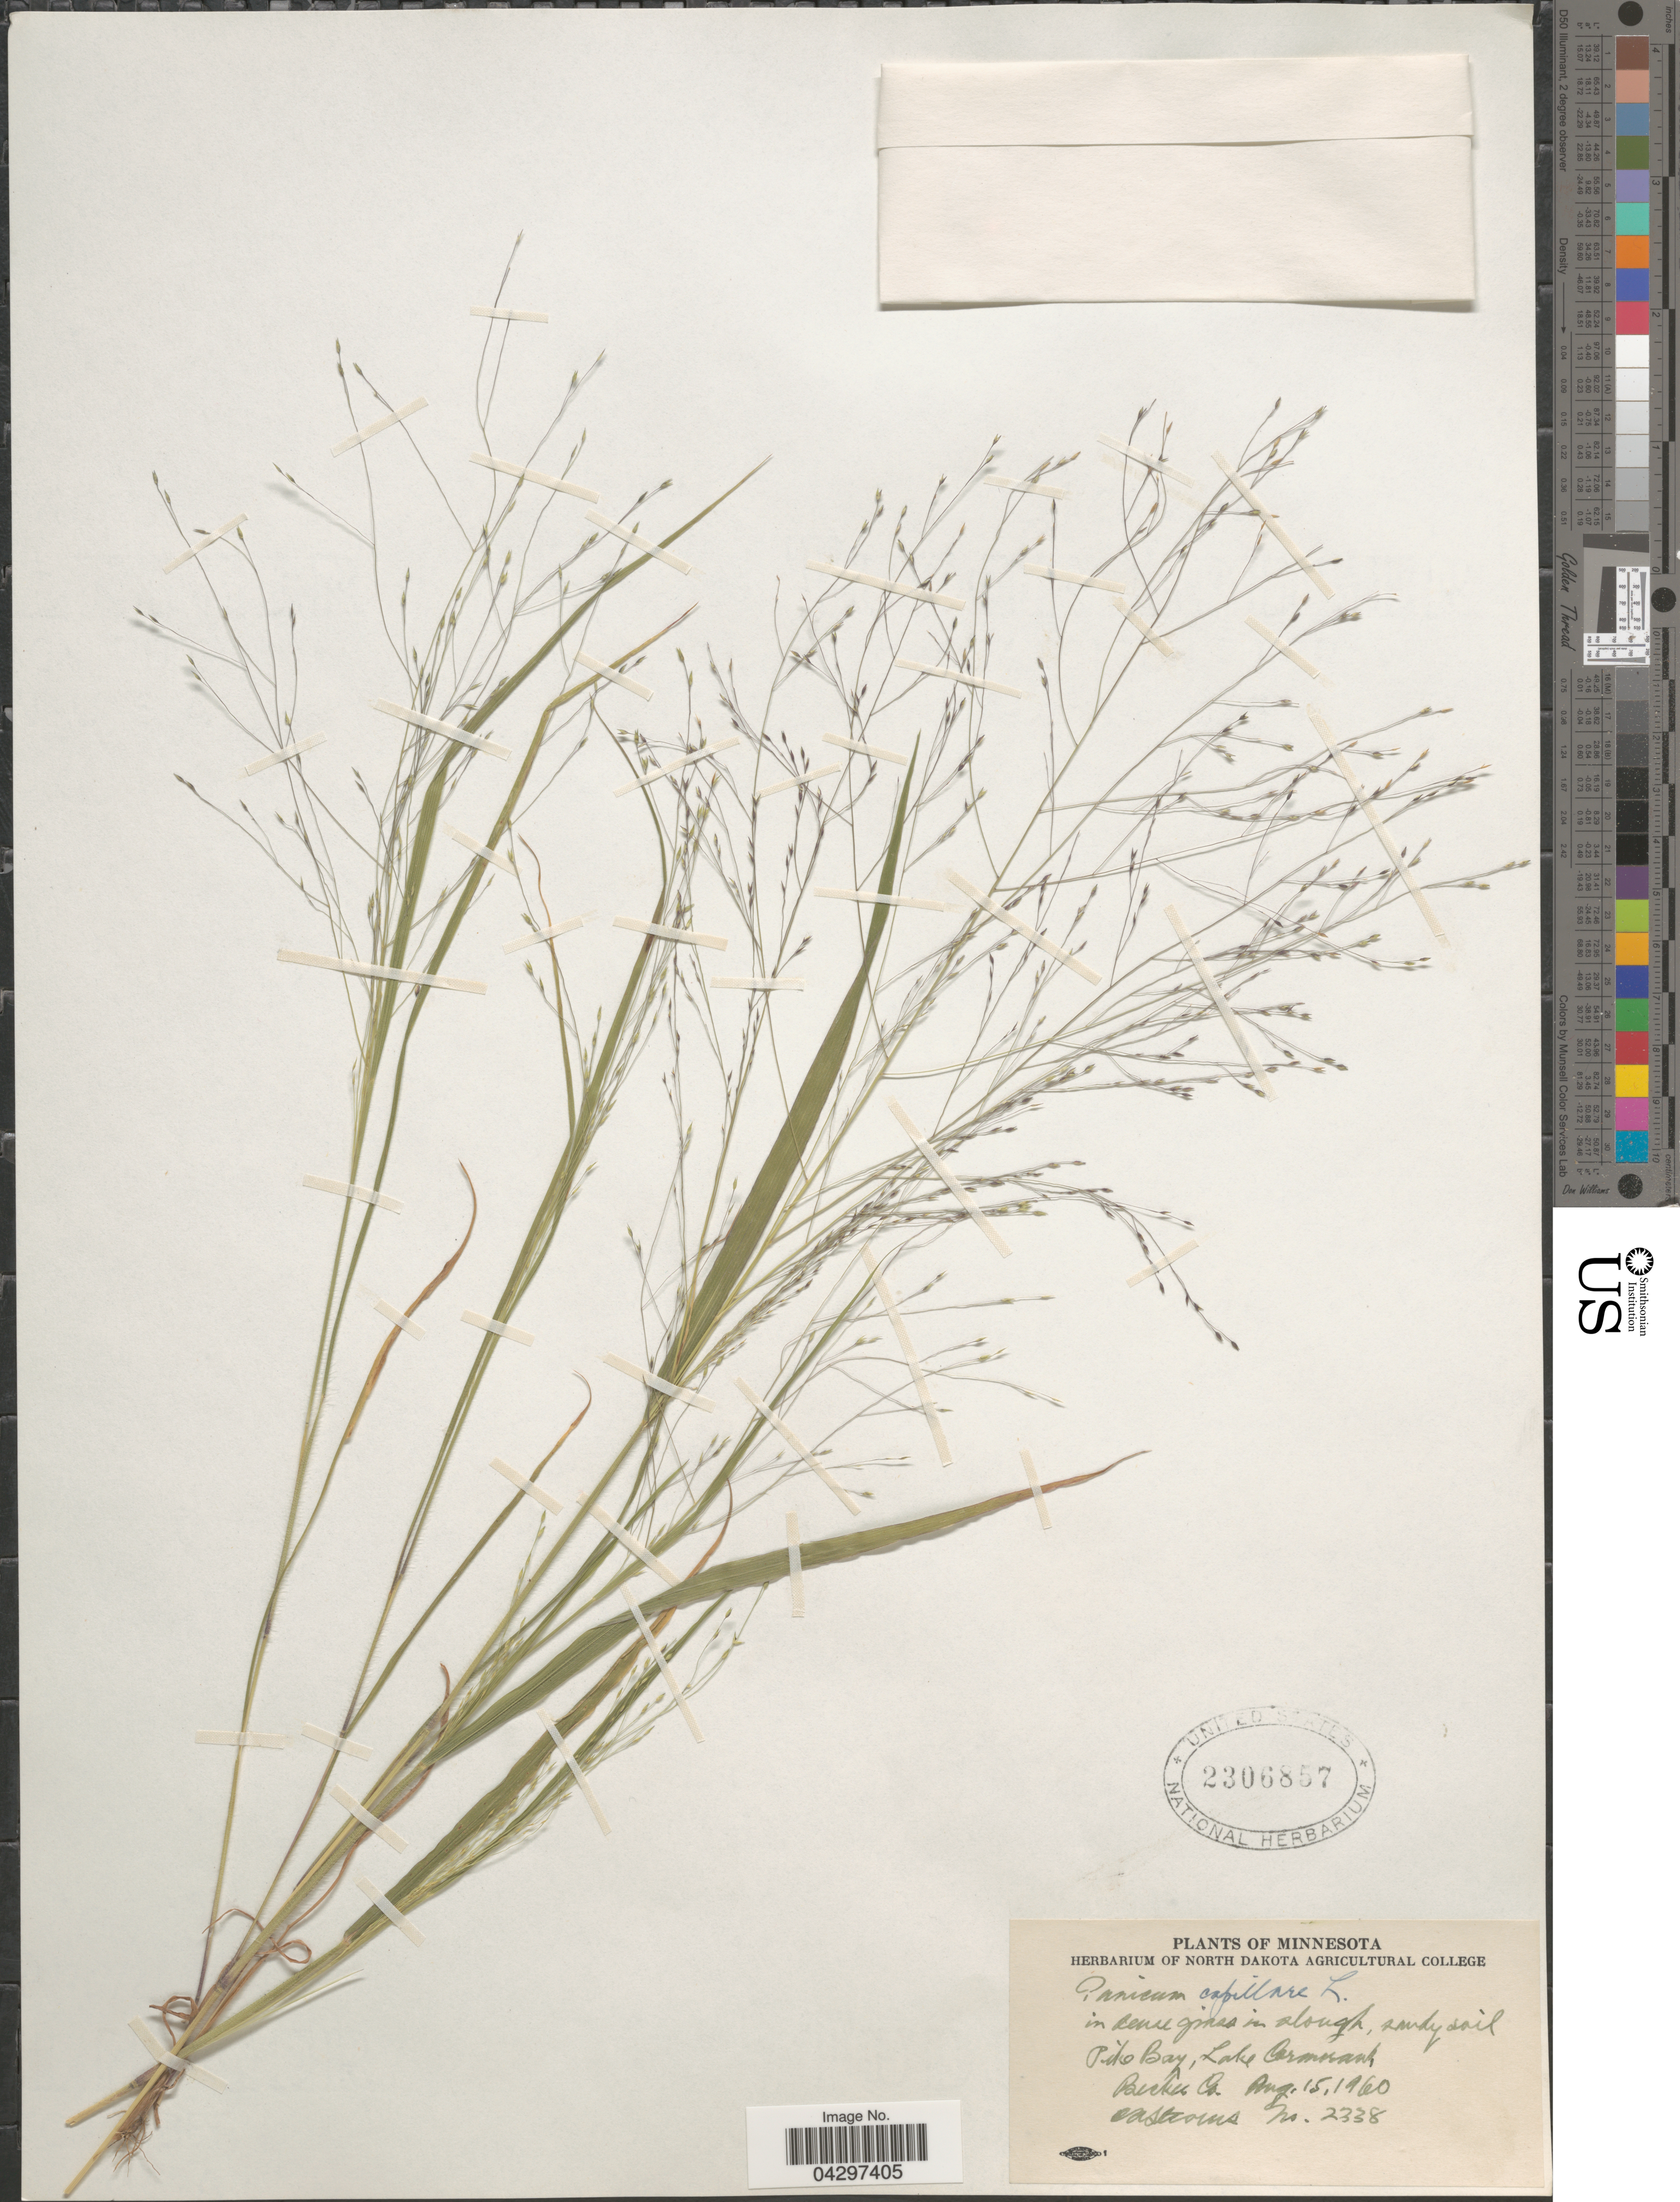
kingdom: Plantae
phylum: Tracheophyta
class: Liliopsida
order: Poales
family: Poaceae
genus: Panicum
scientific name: Panicum capillare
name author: L.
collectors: O. A. Stevens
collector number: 2338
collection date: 1960-08-15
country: United States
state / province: Minnesota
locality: Pike Bay, Lake Cormorant, Becker Co.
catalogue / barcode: US 2306857